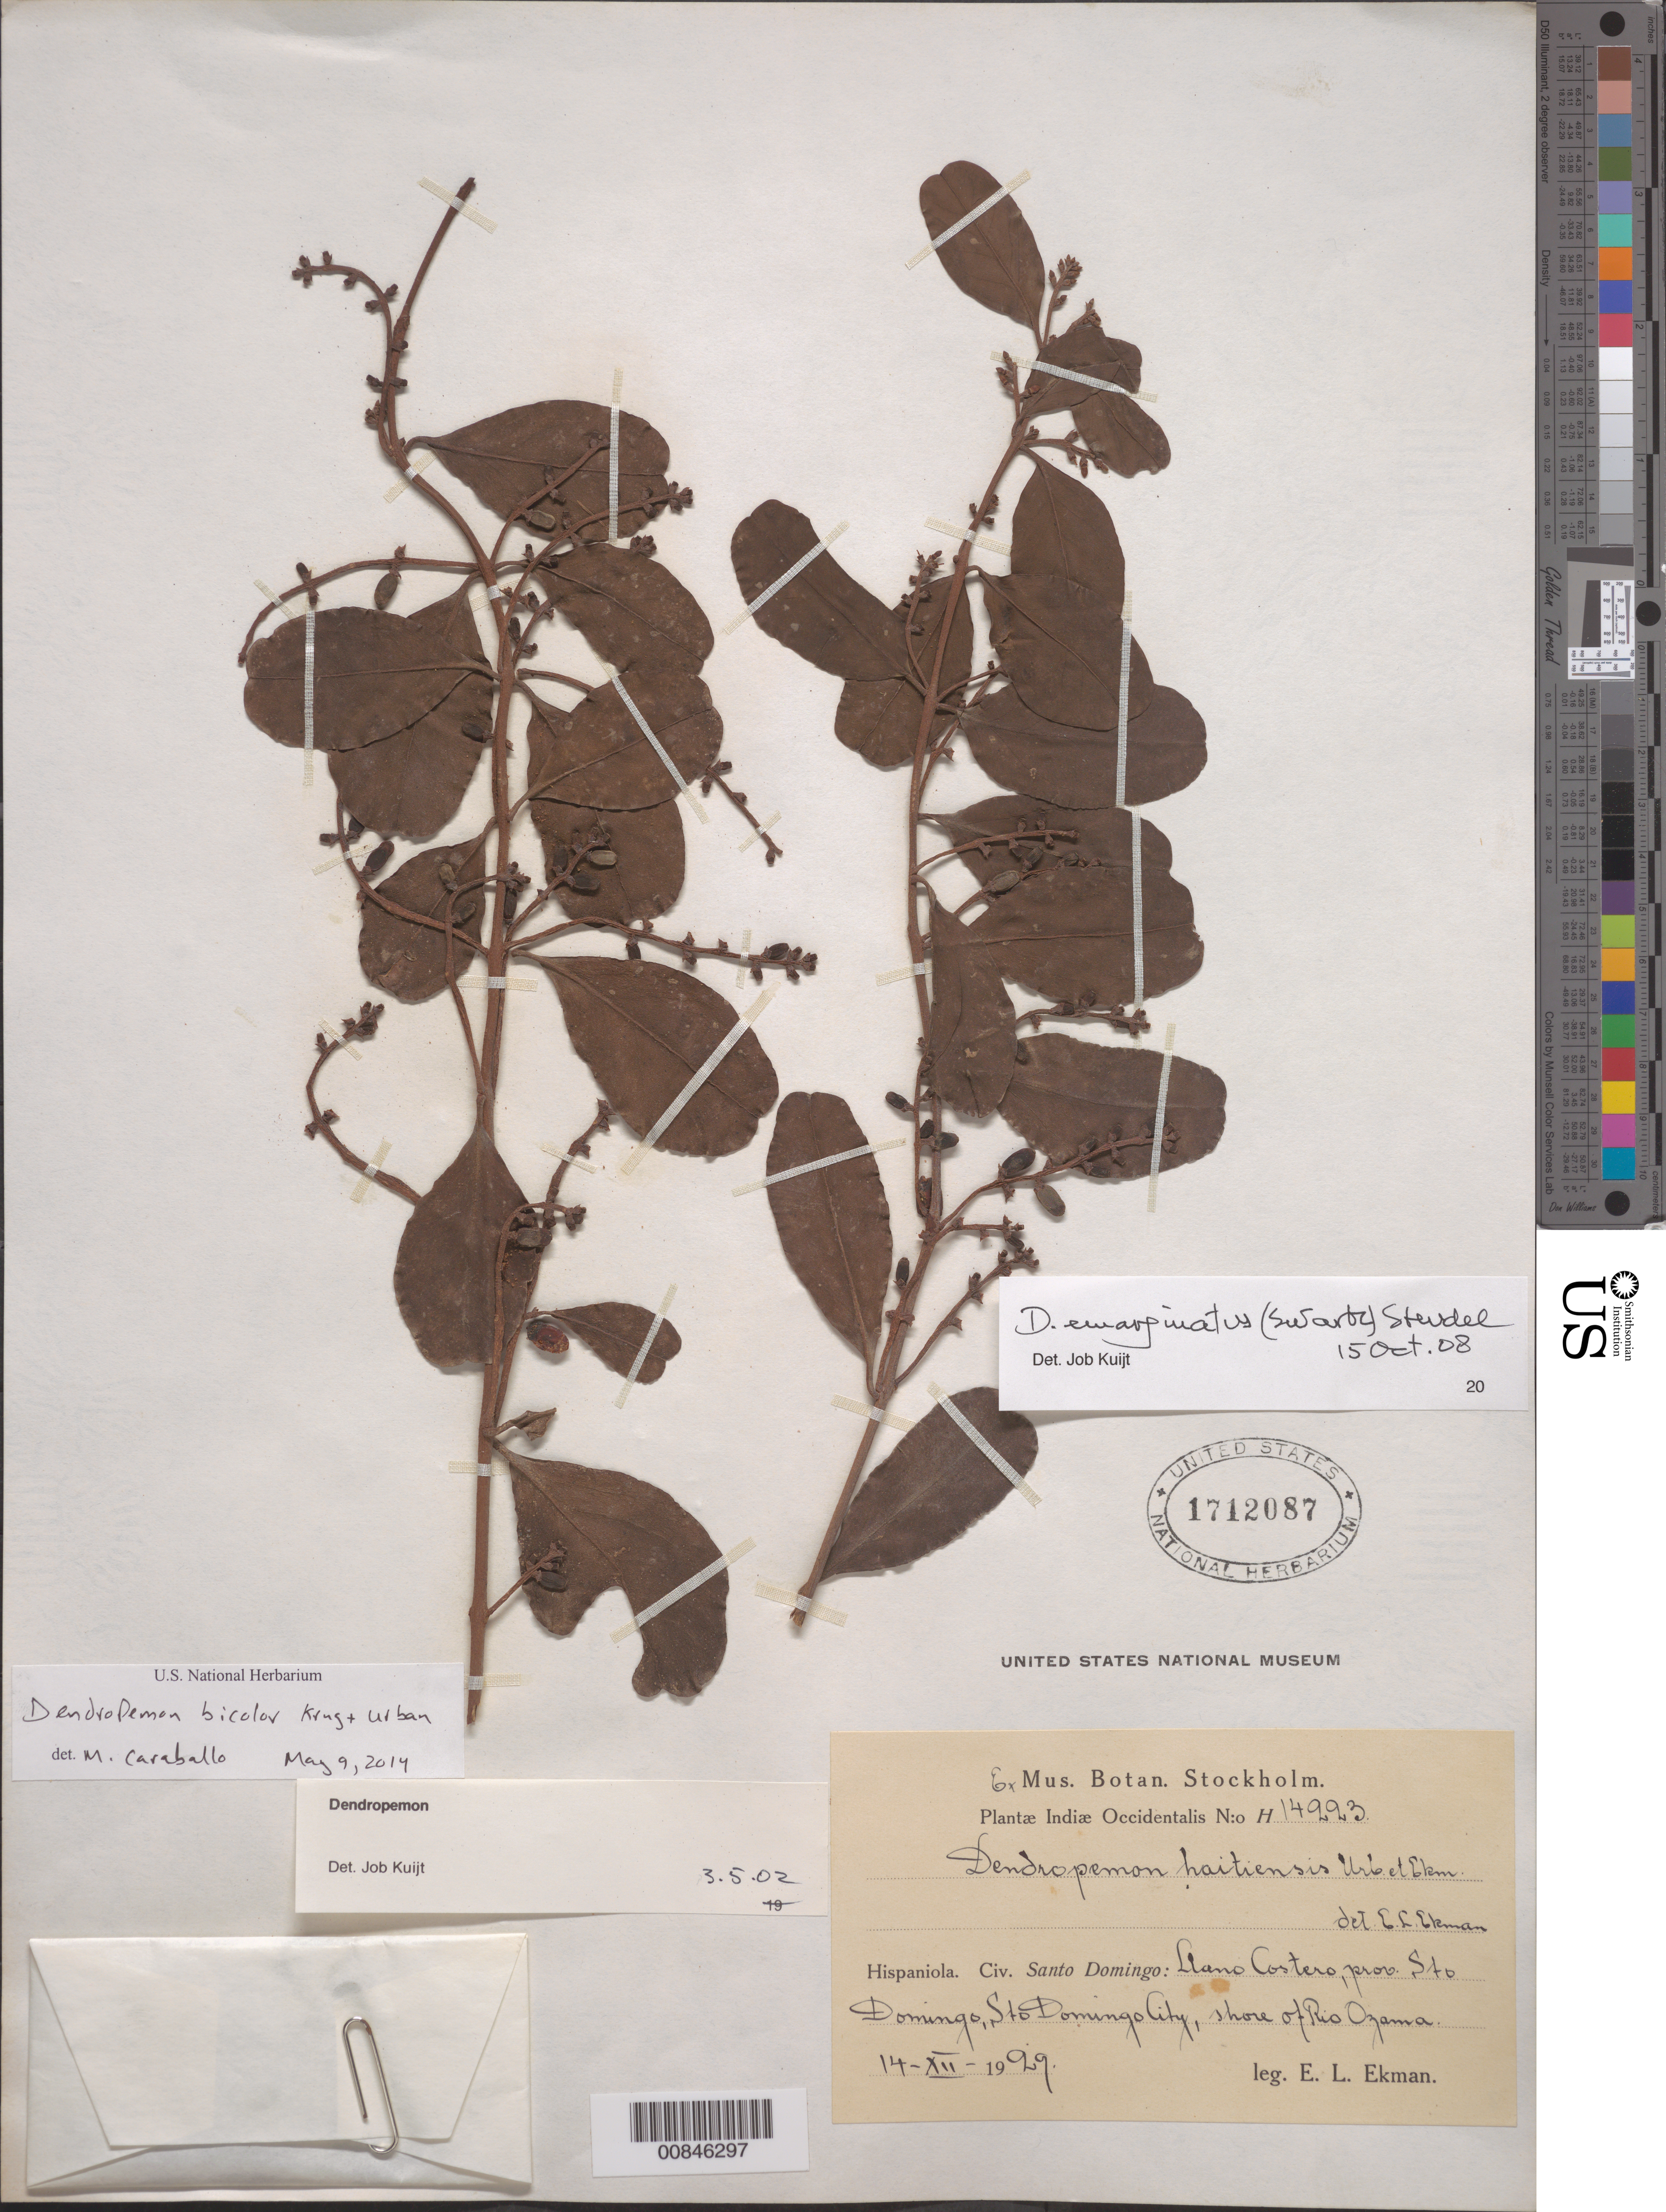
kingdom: Plantae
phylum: Tracheophyta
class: Magnoliopsida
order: Santalales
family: Loranthaceae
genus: Dendropemon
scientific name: Dendropemon bicolor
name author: Krug & Urb.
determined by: Caraballo-Ortiz, Marcos A., (MISS), University of Mississippi (UNITED STATES)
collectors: E. L. Ekman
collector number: H 14223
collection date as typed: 14 Dec 1929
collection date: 1929-12-14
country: Dominican Republic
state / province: Distrito Nacional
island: Hispaniola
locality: Llano Costero, Prov. Sto. Domingo (obsolete), Sto. Domingo City, shore of Río Ozama.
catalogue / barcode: US 1712087